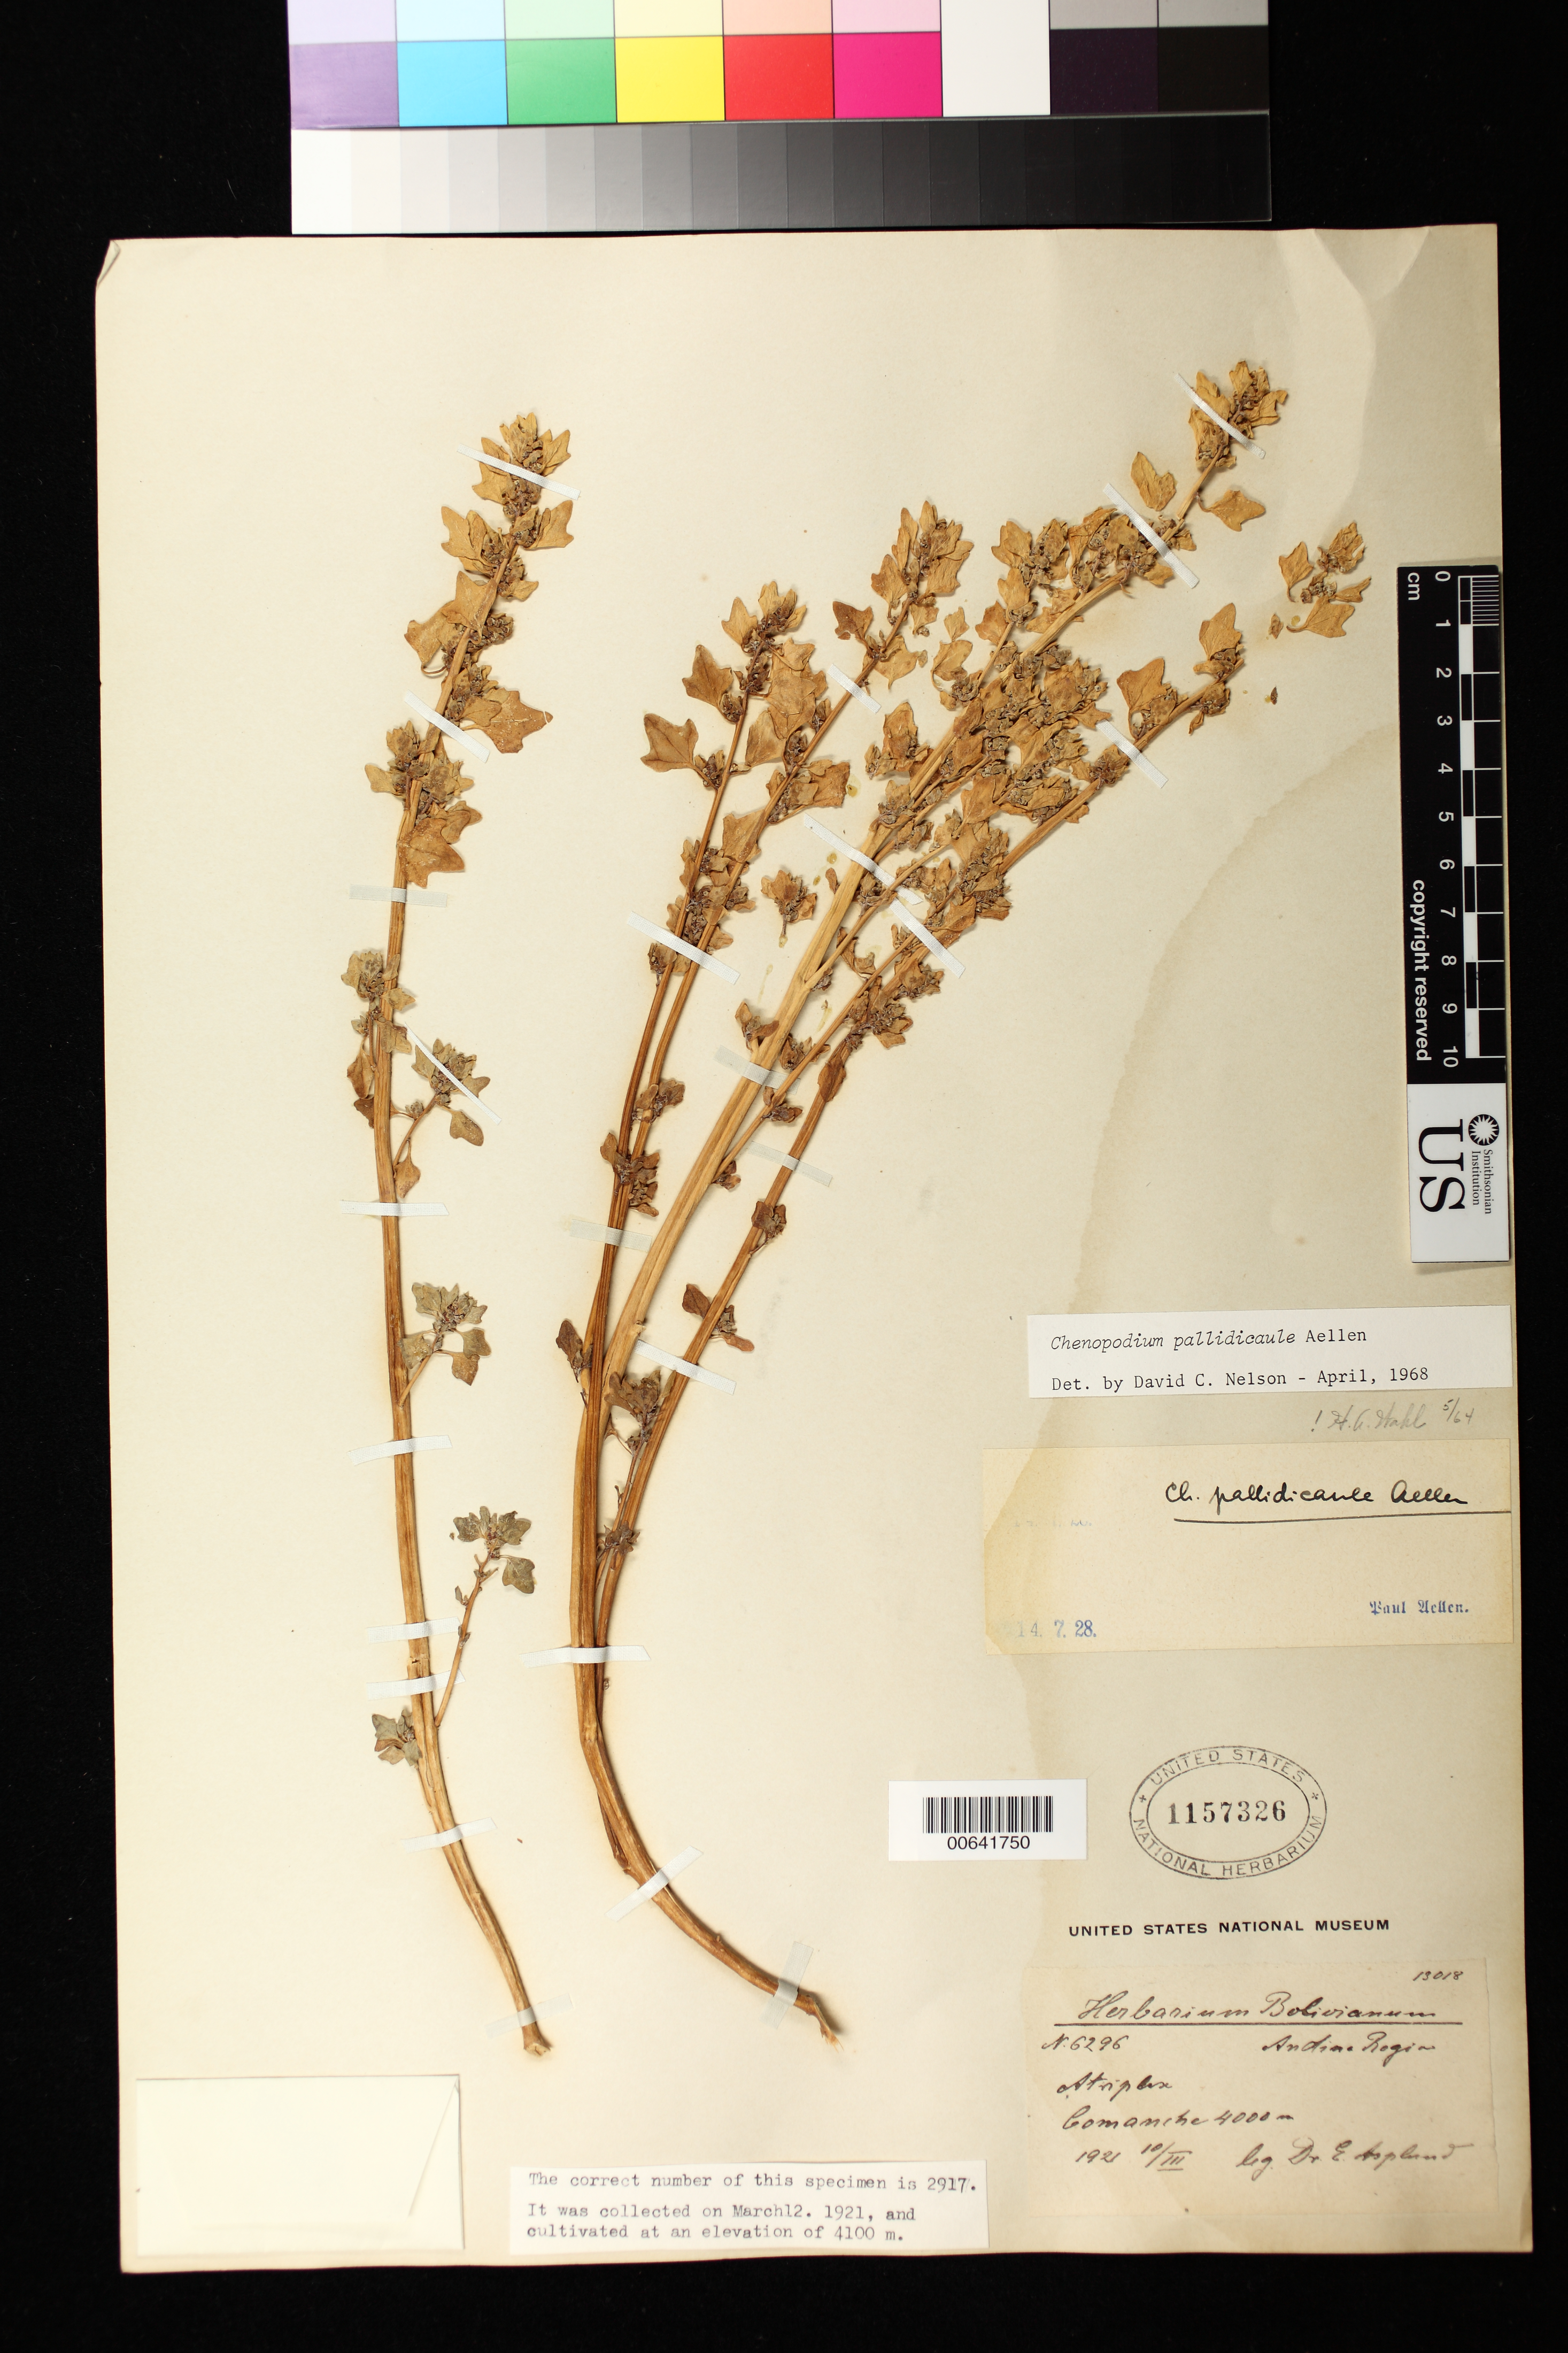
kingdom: Plantae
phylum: Tracheophyta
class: Magnoliopsida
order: Caryophyllales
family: Amaranthaceae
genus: Chenopodium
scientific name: Chenopodium pallidicaule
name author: Aellen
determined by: Nelson, D. C.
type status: Syntype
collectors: E. Asplund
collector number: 2917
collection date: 1921-03-10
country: Bolivia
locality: Comanche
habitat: Región andina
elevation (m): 4000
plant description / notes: Annotation (unsigned, undated), "The correct number of this specimen is 2917. It was collected on March 12 1921, and cultivated at an elevation of 4100 m."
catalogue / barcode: US 1157326